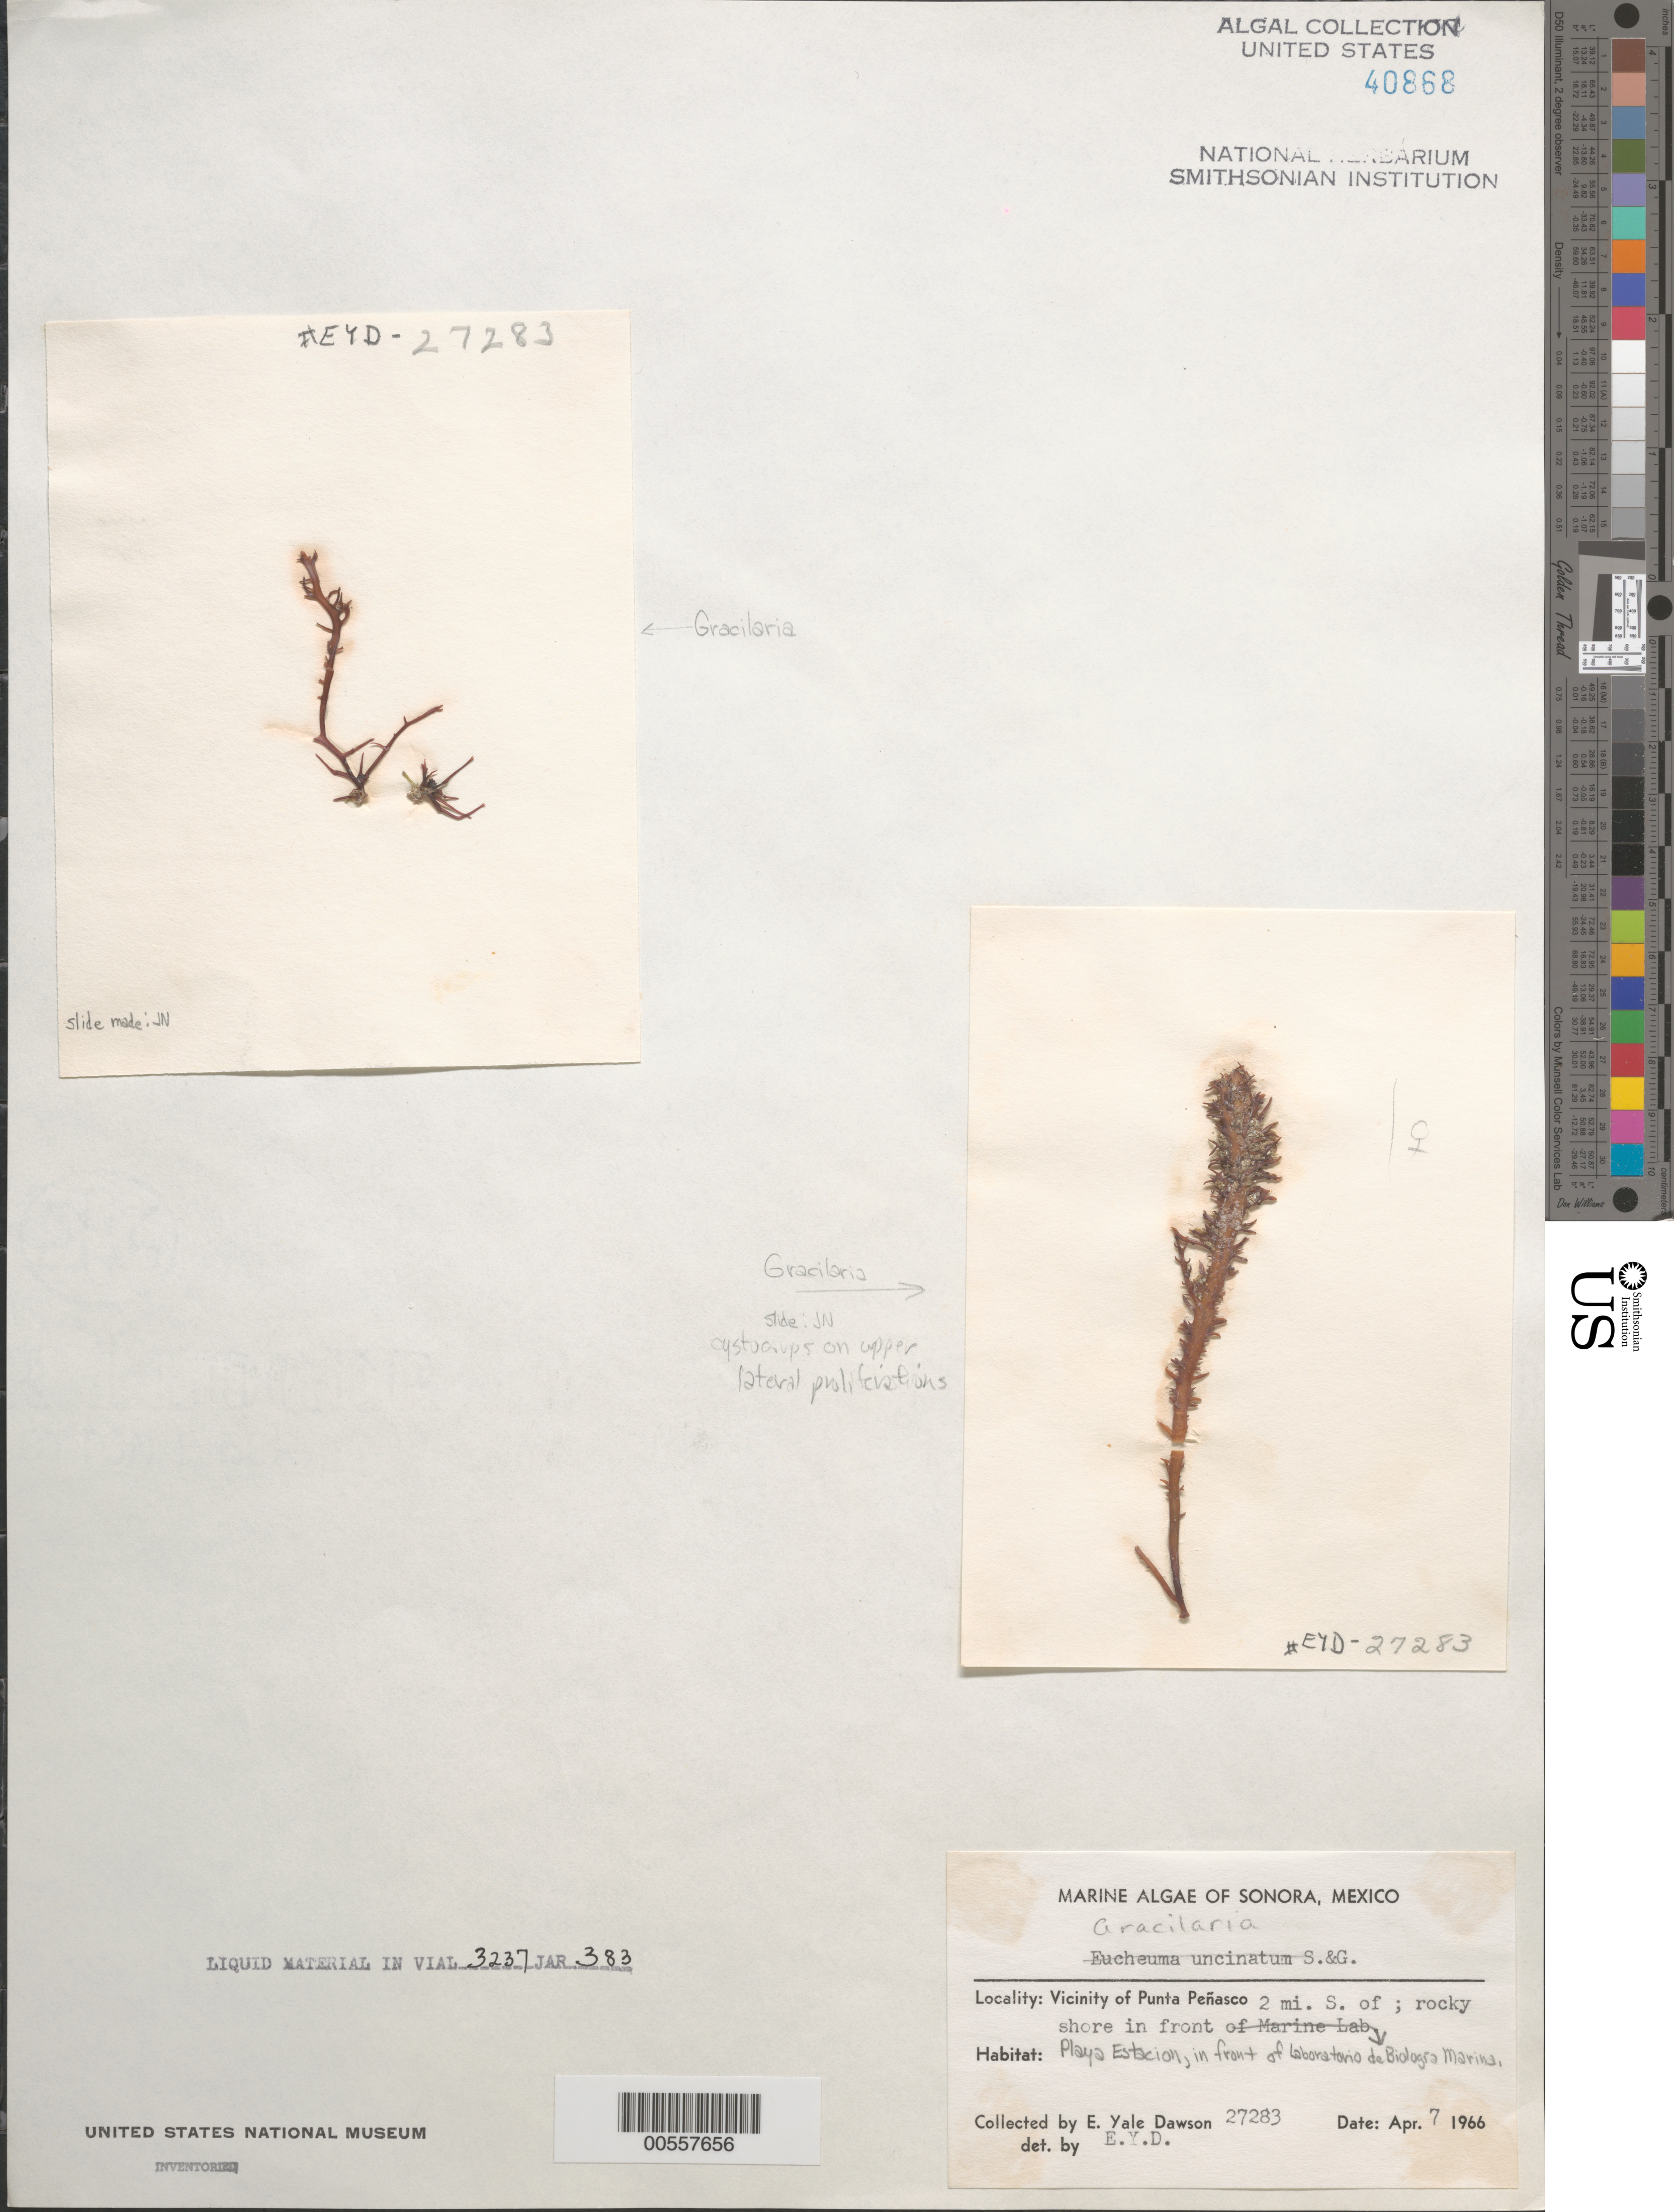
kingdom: Plantae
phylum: Rhodophyta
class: Florideophyceae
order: Gracilariales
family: Gracilariaceae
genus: Gracilaria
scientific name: Gracilaria sp.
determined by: Dawson, E. Y.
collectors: E. Y. Dawson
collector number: EYD 27283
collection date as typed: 07 Apr 1966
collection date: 1966-04-07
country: Mexico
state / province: Sonora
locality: Playa Estacion, 2 miles south of marine biology laboratory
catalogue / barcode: US 40868